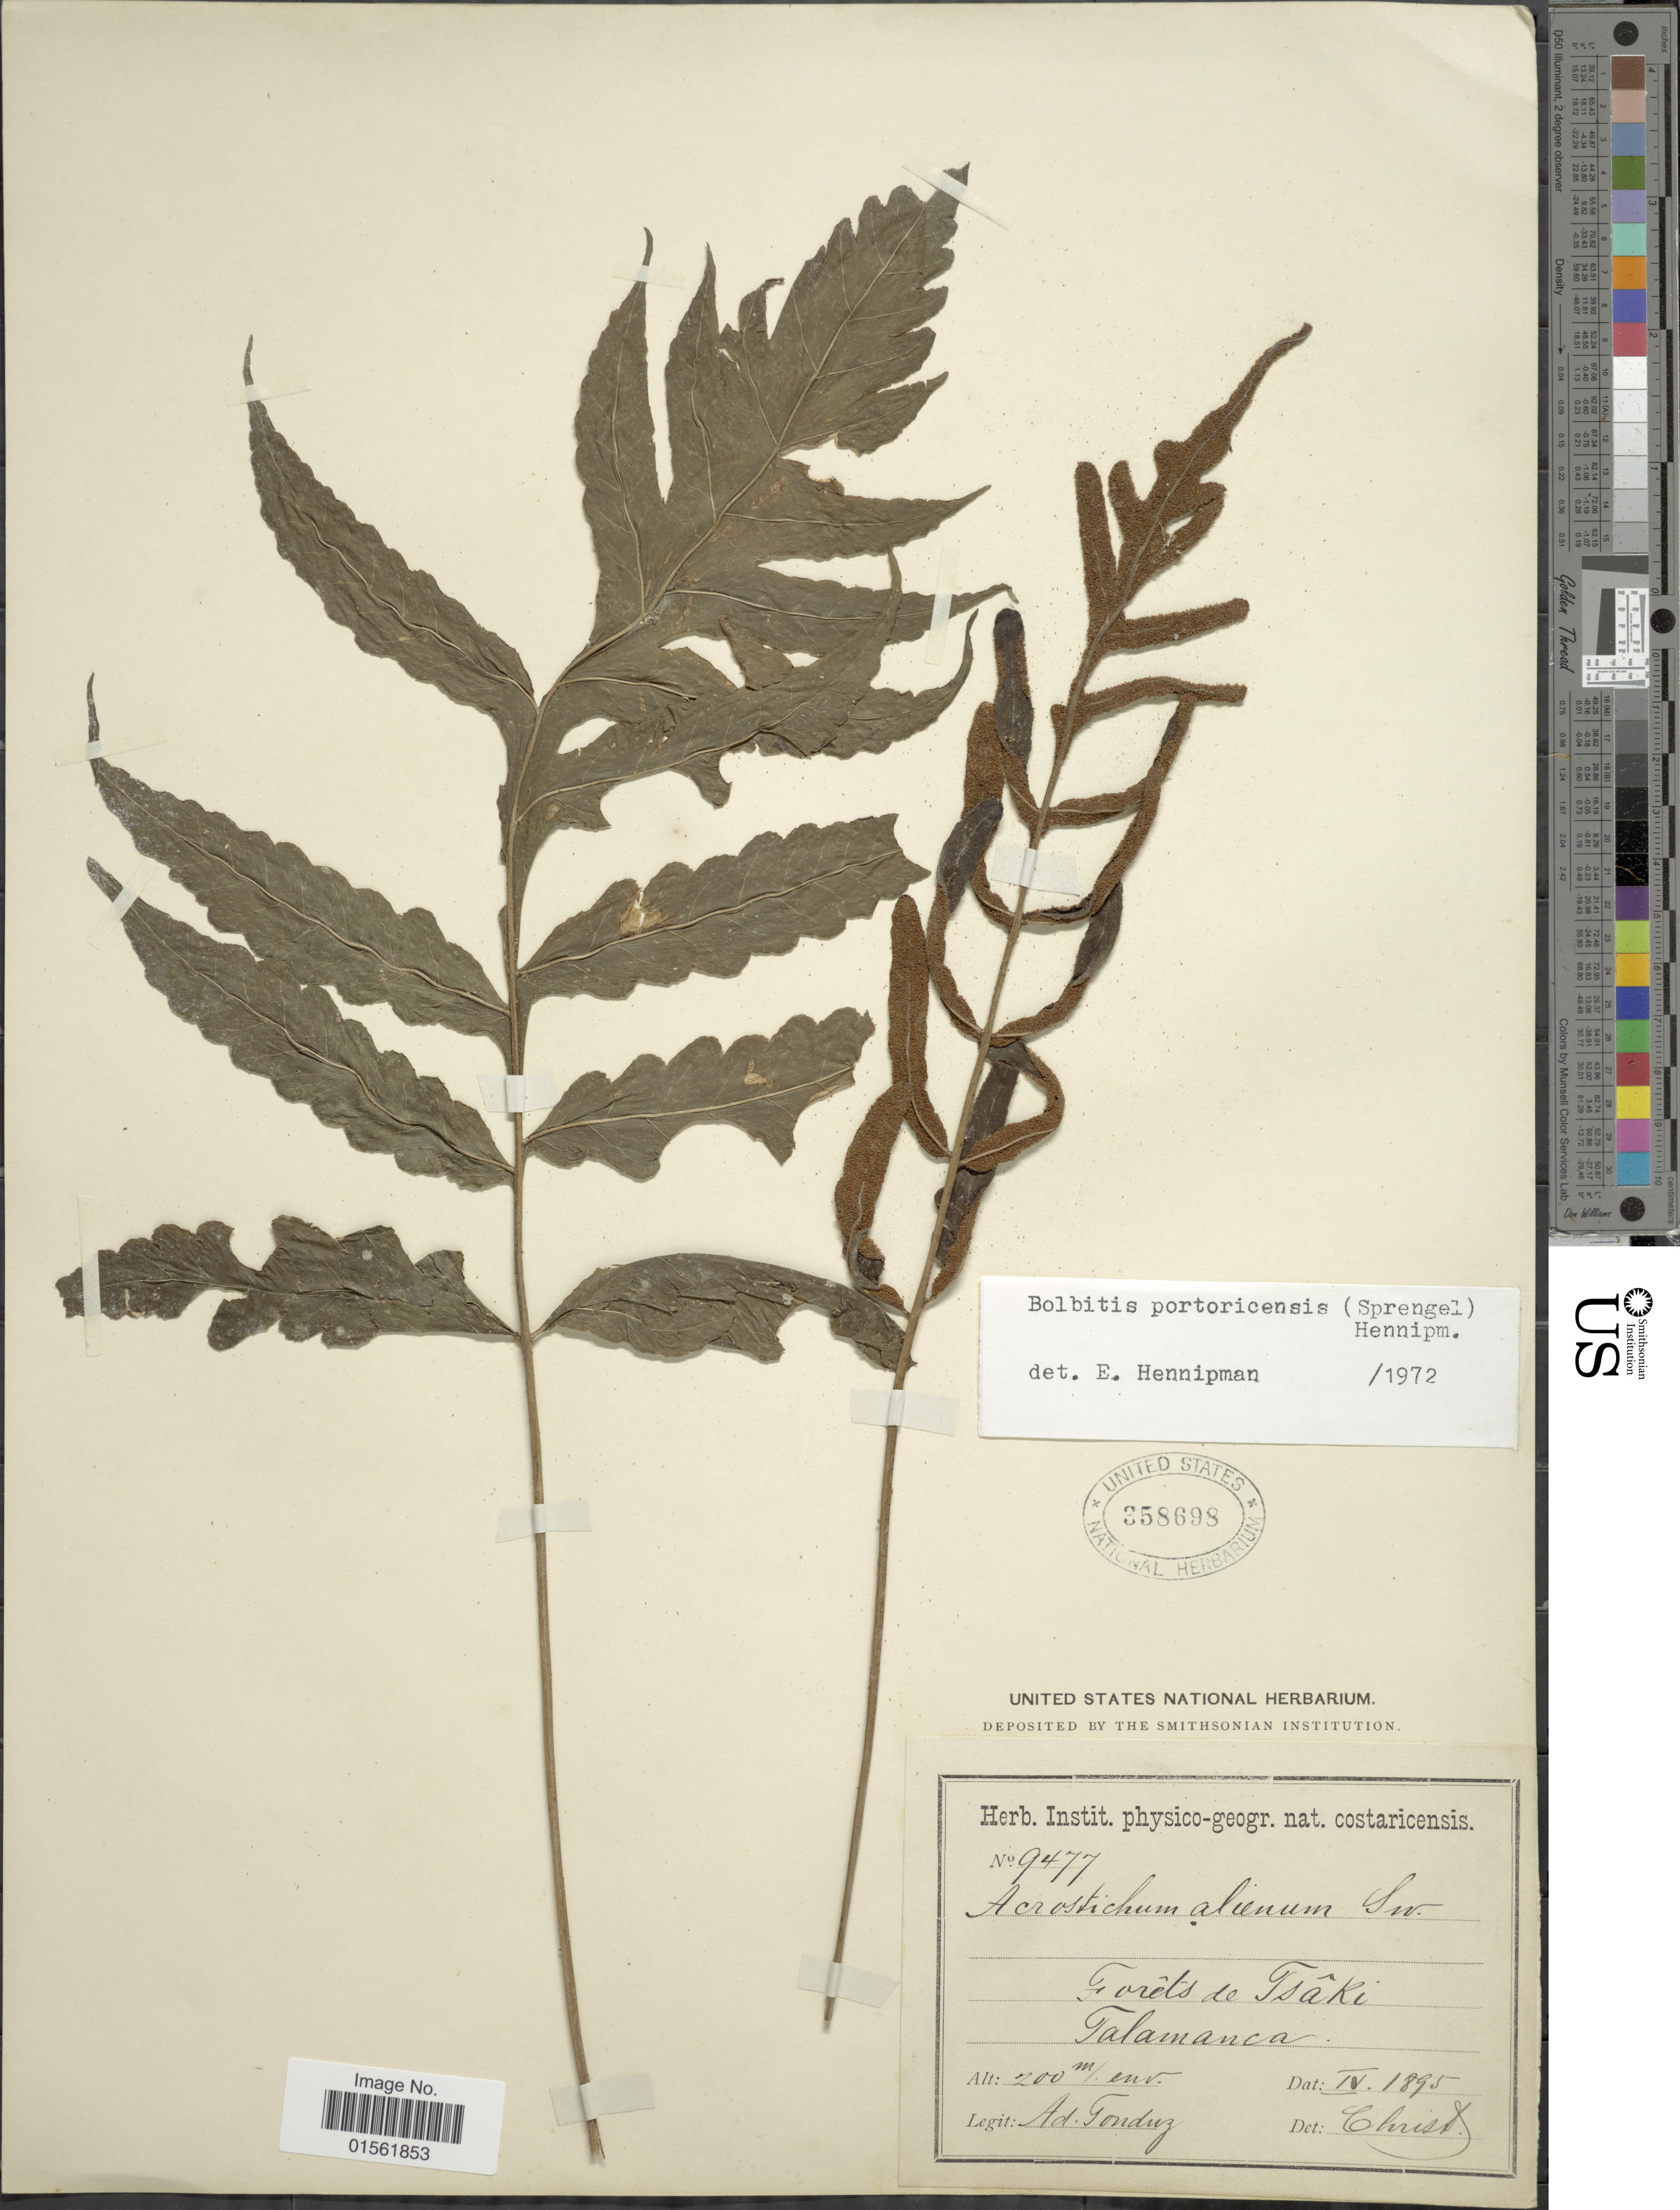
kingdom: Plantae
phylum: Tracheophyta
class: Polypodiopsida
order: Polypodiales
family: Dryopteridaceae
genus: Bolbitis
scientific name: Bolbitis portoricensis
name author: (Spreng.) Hennipman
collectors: A. Tonduz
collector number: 9477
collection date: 1895-04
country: Costa Rica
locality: Forêts de Tsâki. Talamanca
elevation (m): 200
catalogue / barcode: US 358698